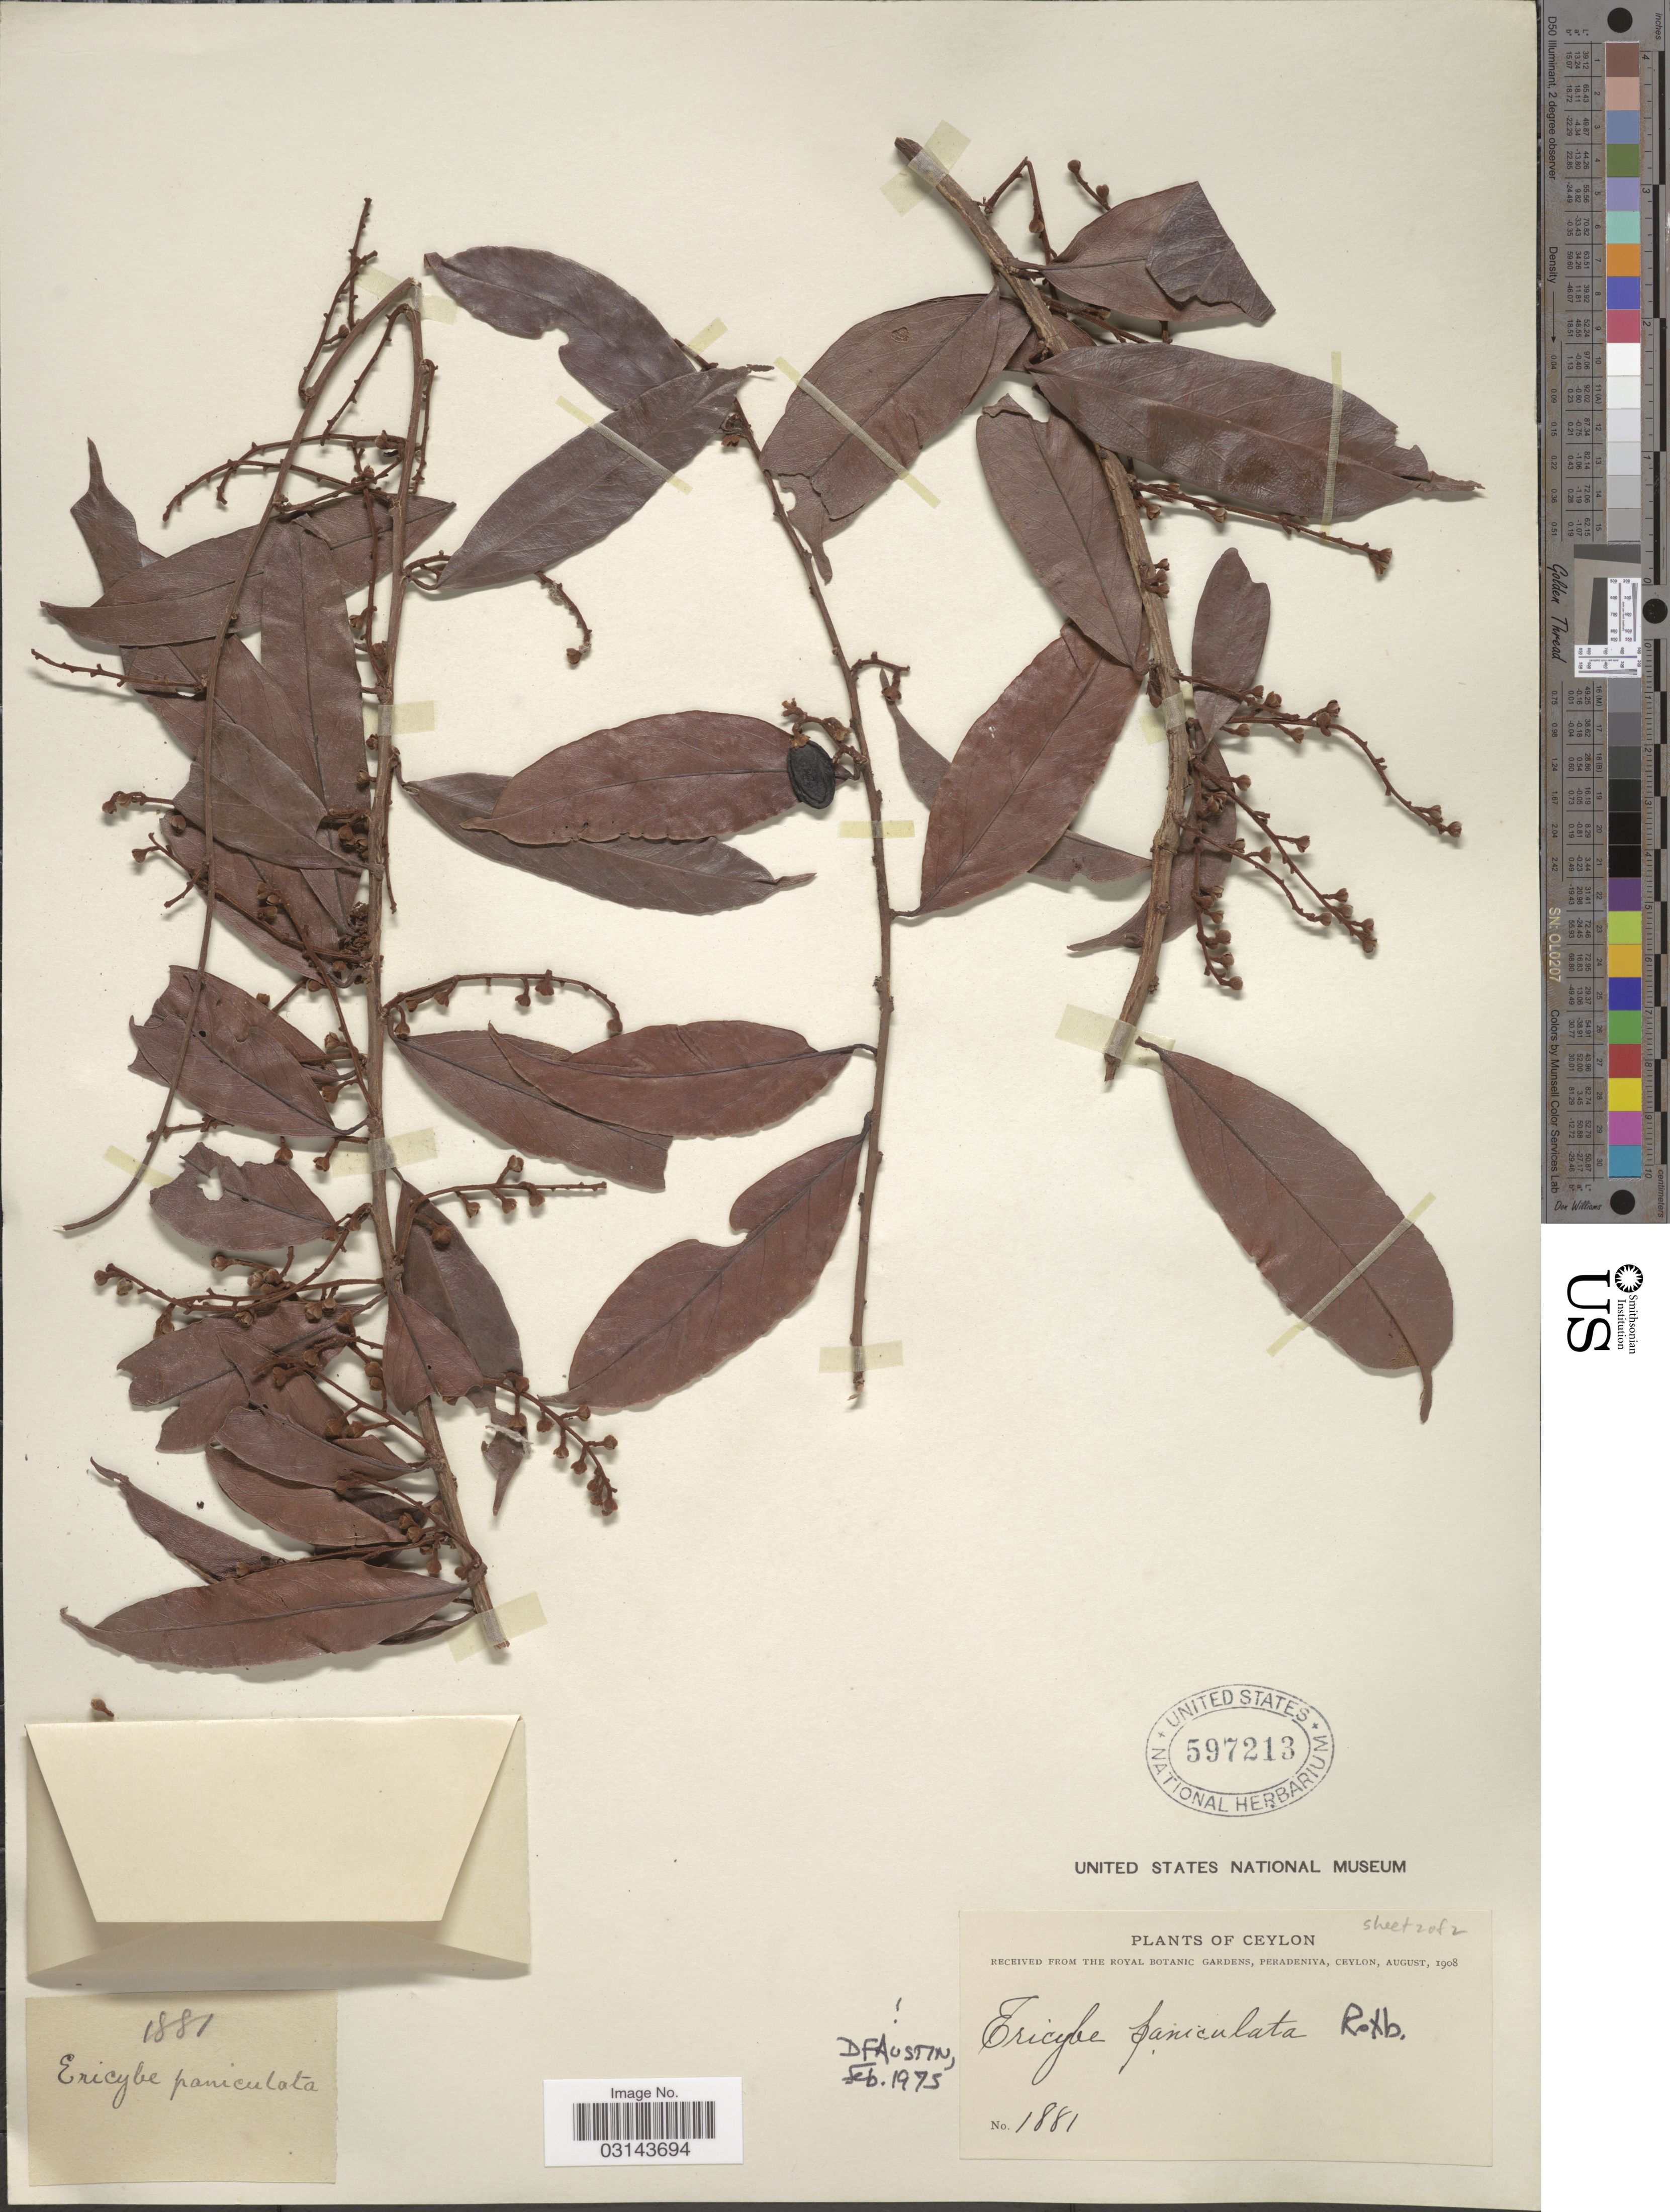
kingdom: Plantae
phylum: Tracheophyta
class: Magnoliopsida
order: Solanales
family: Convolvulaceae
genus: Erycibe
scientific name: Erycibe paniculata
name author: Roxb.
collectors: ex herb. Royal Botanic Gardens, Peradeniya, Ceylon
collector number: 1881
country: Sri Lanka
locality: Ceylon.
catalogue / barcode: US 597213